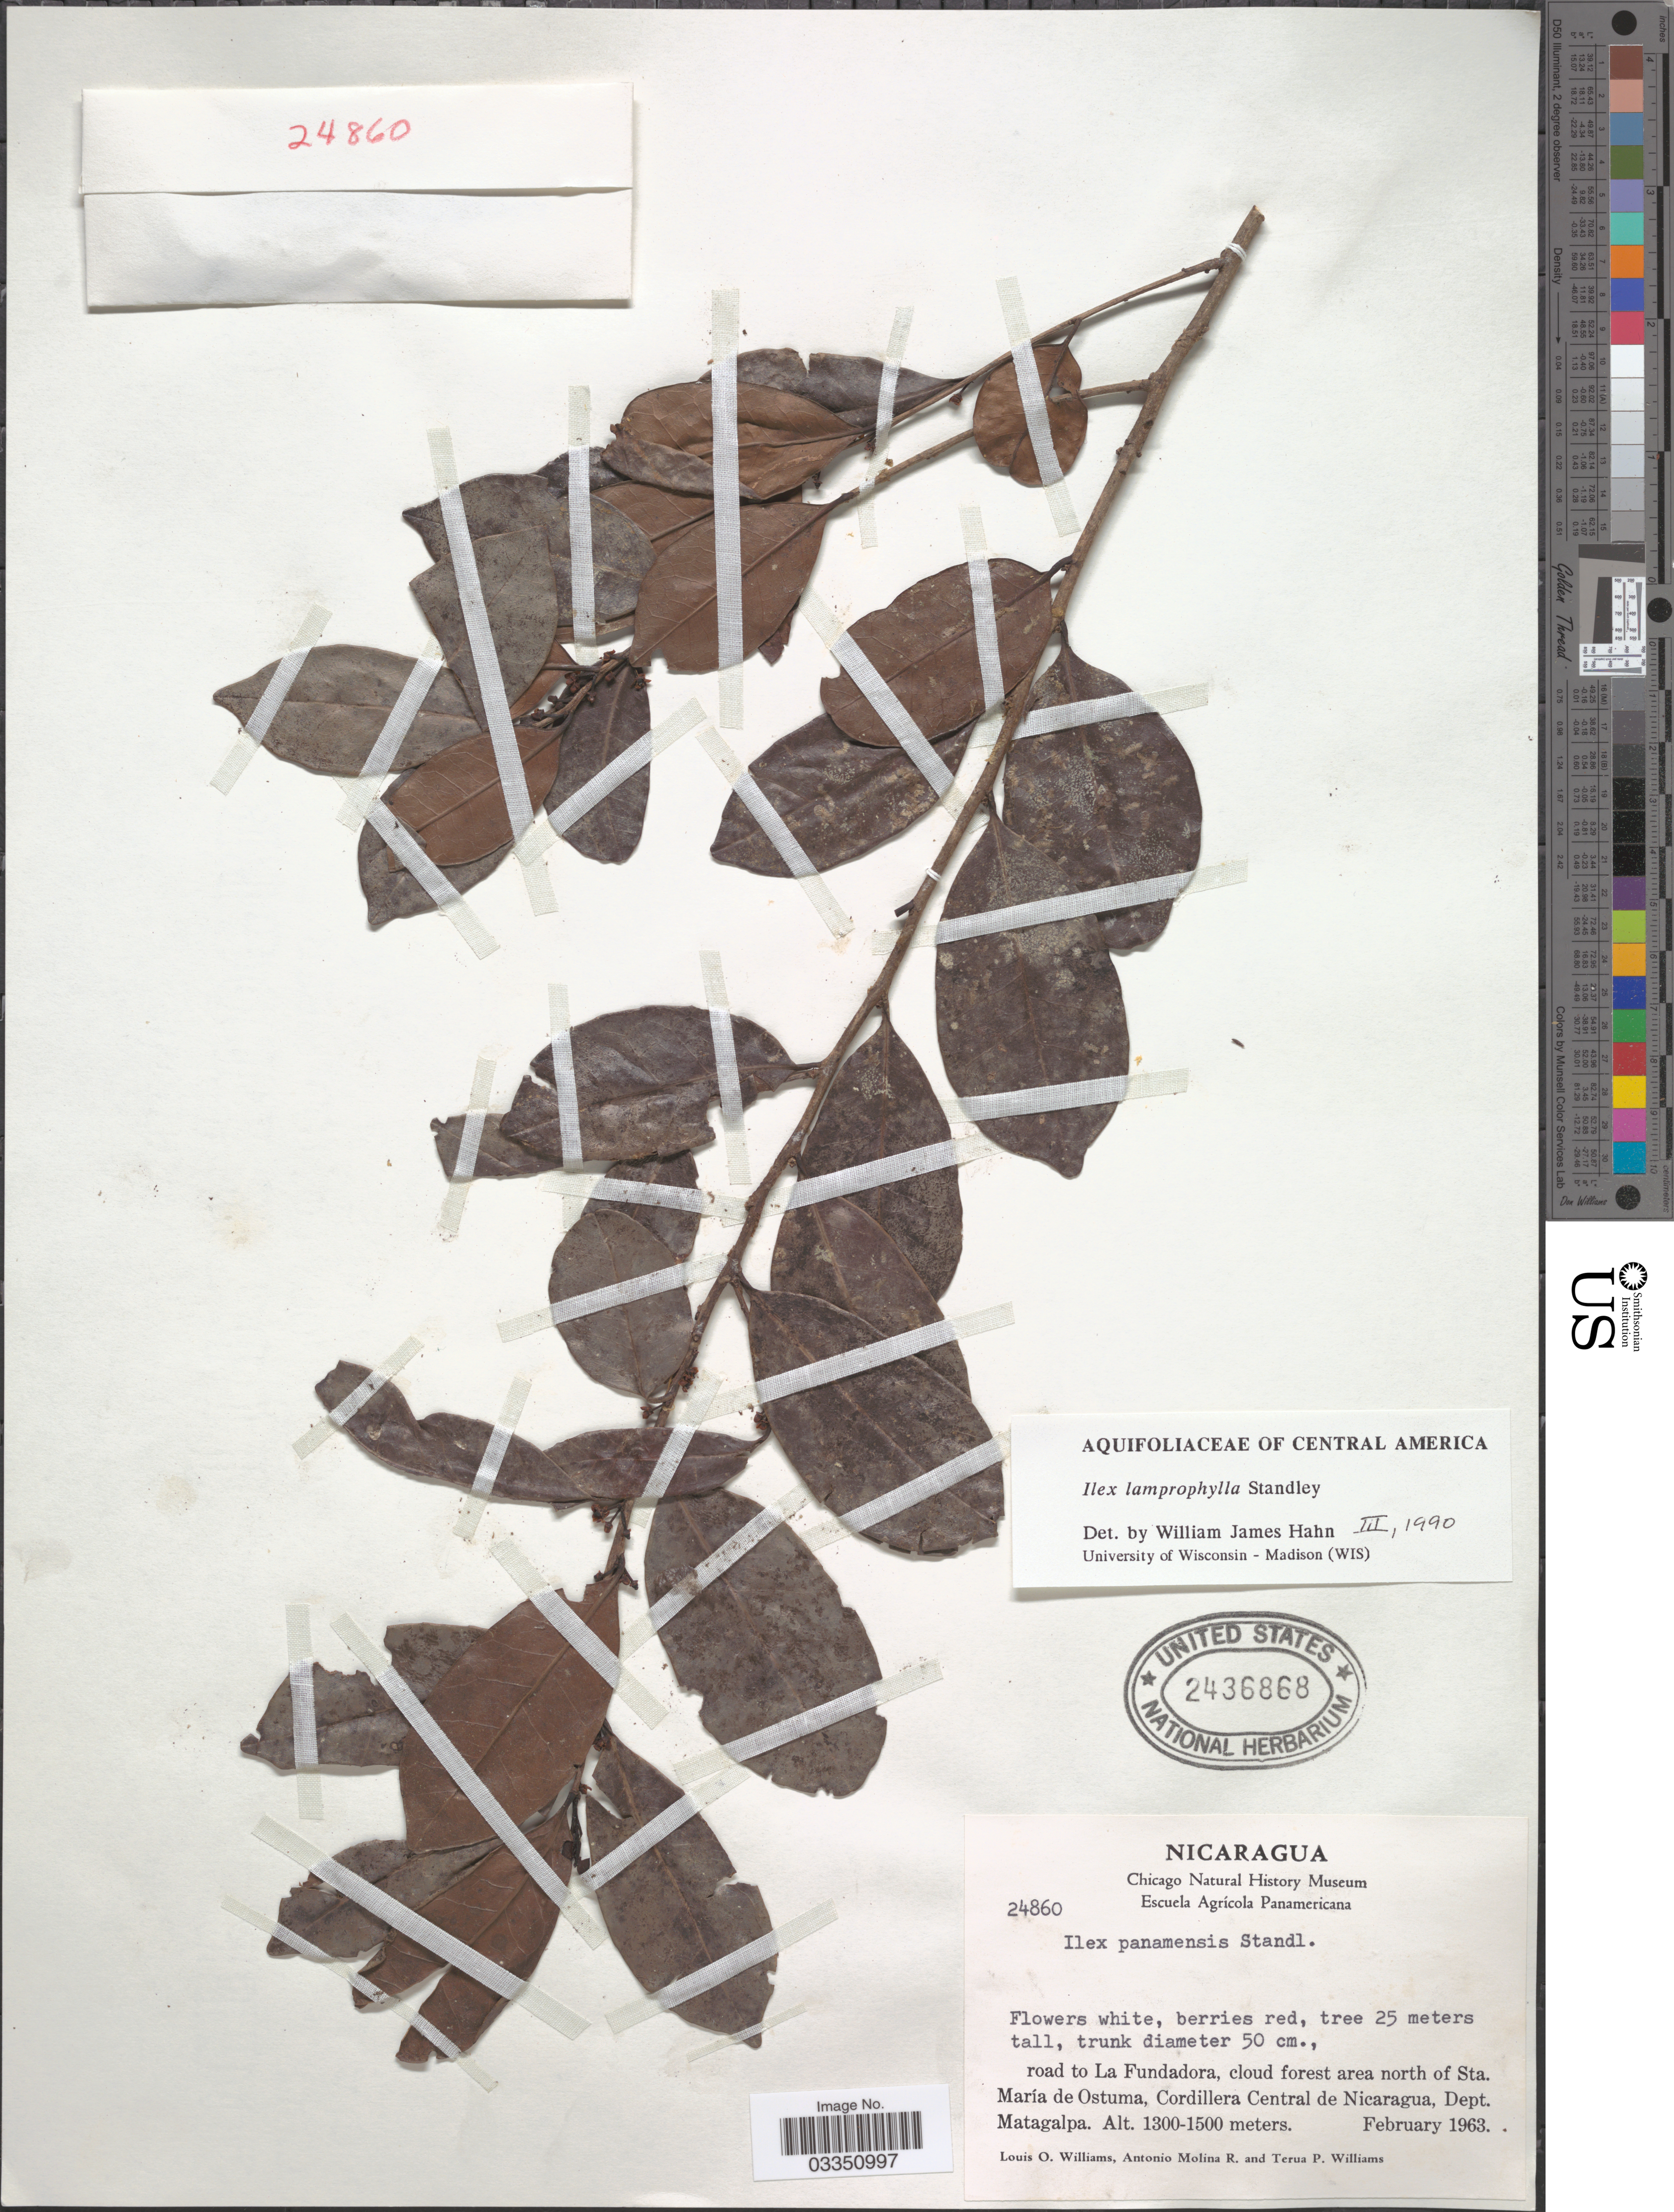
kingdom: Plantae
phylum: Tracheophyta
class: Magnoliopsida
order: Aquifoliales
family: Aquifoliaceae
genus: Ilex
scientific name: Ilex lamprophylla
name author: Standl.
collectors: L. O. Williams, A. Molina R. & T. Williams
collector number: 24860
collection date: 1963-02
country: Nicaragua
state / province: Matagalpa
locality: Road to La Fundadora, cloud forest area north of Sta. María de Ostuma, Cordillera Central de Nicaragua, Dept. Matagalpa.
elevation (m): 1300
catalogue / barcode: US 2436868